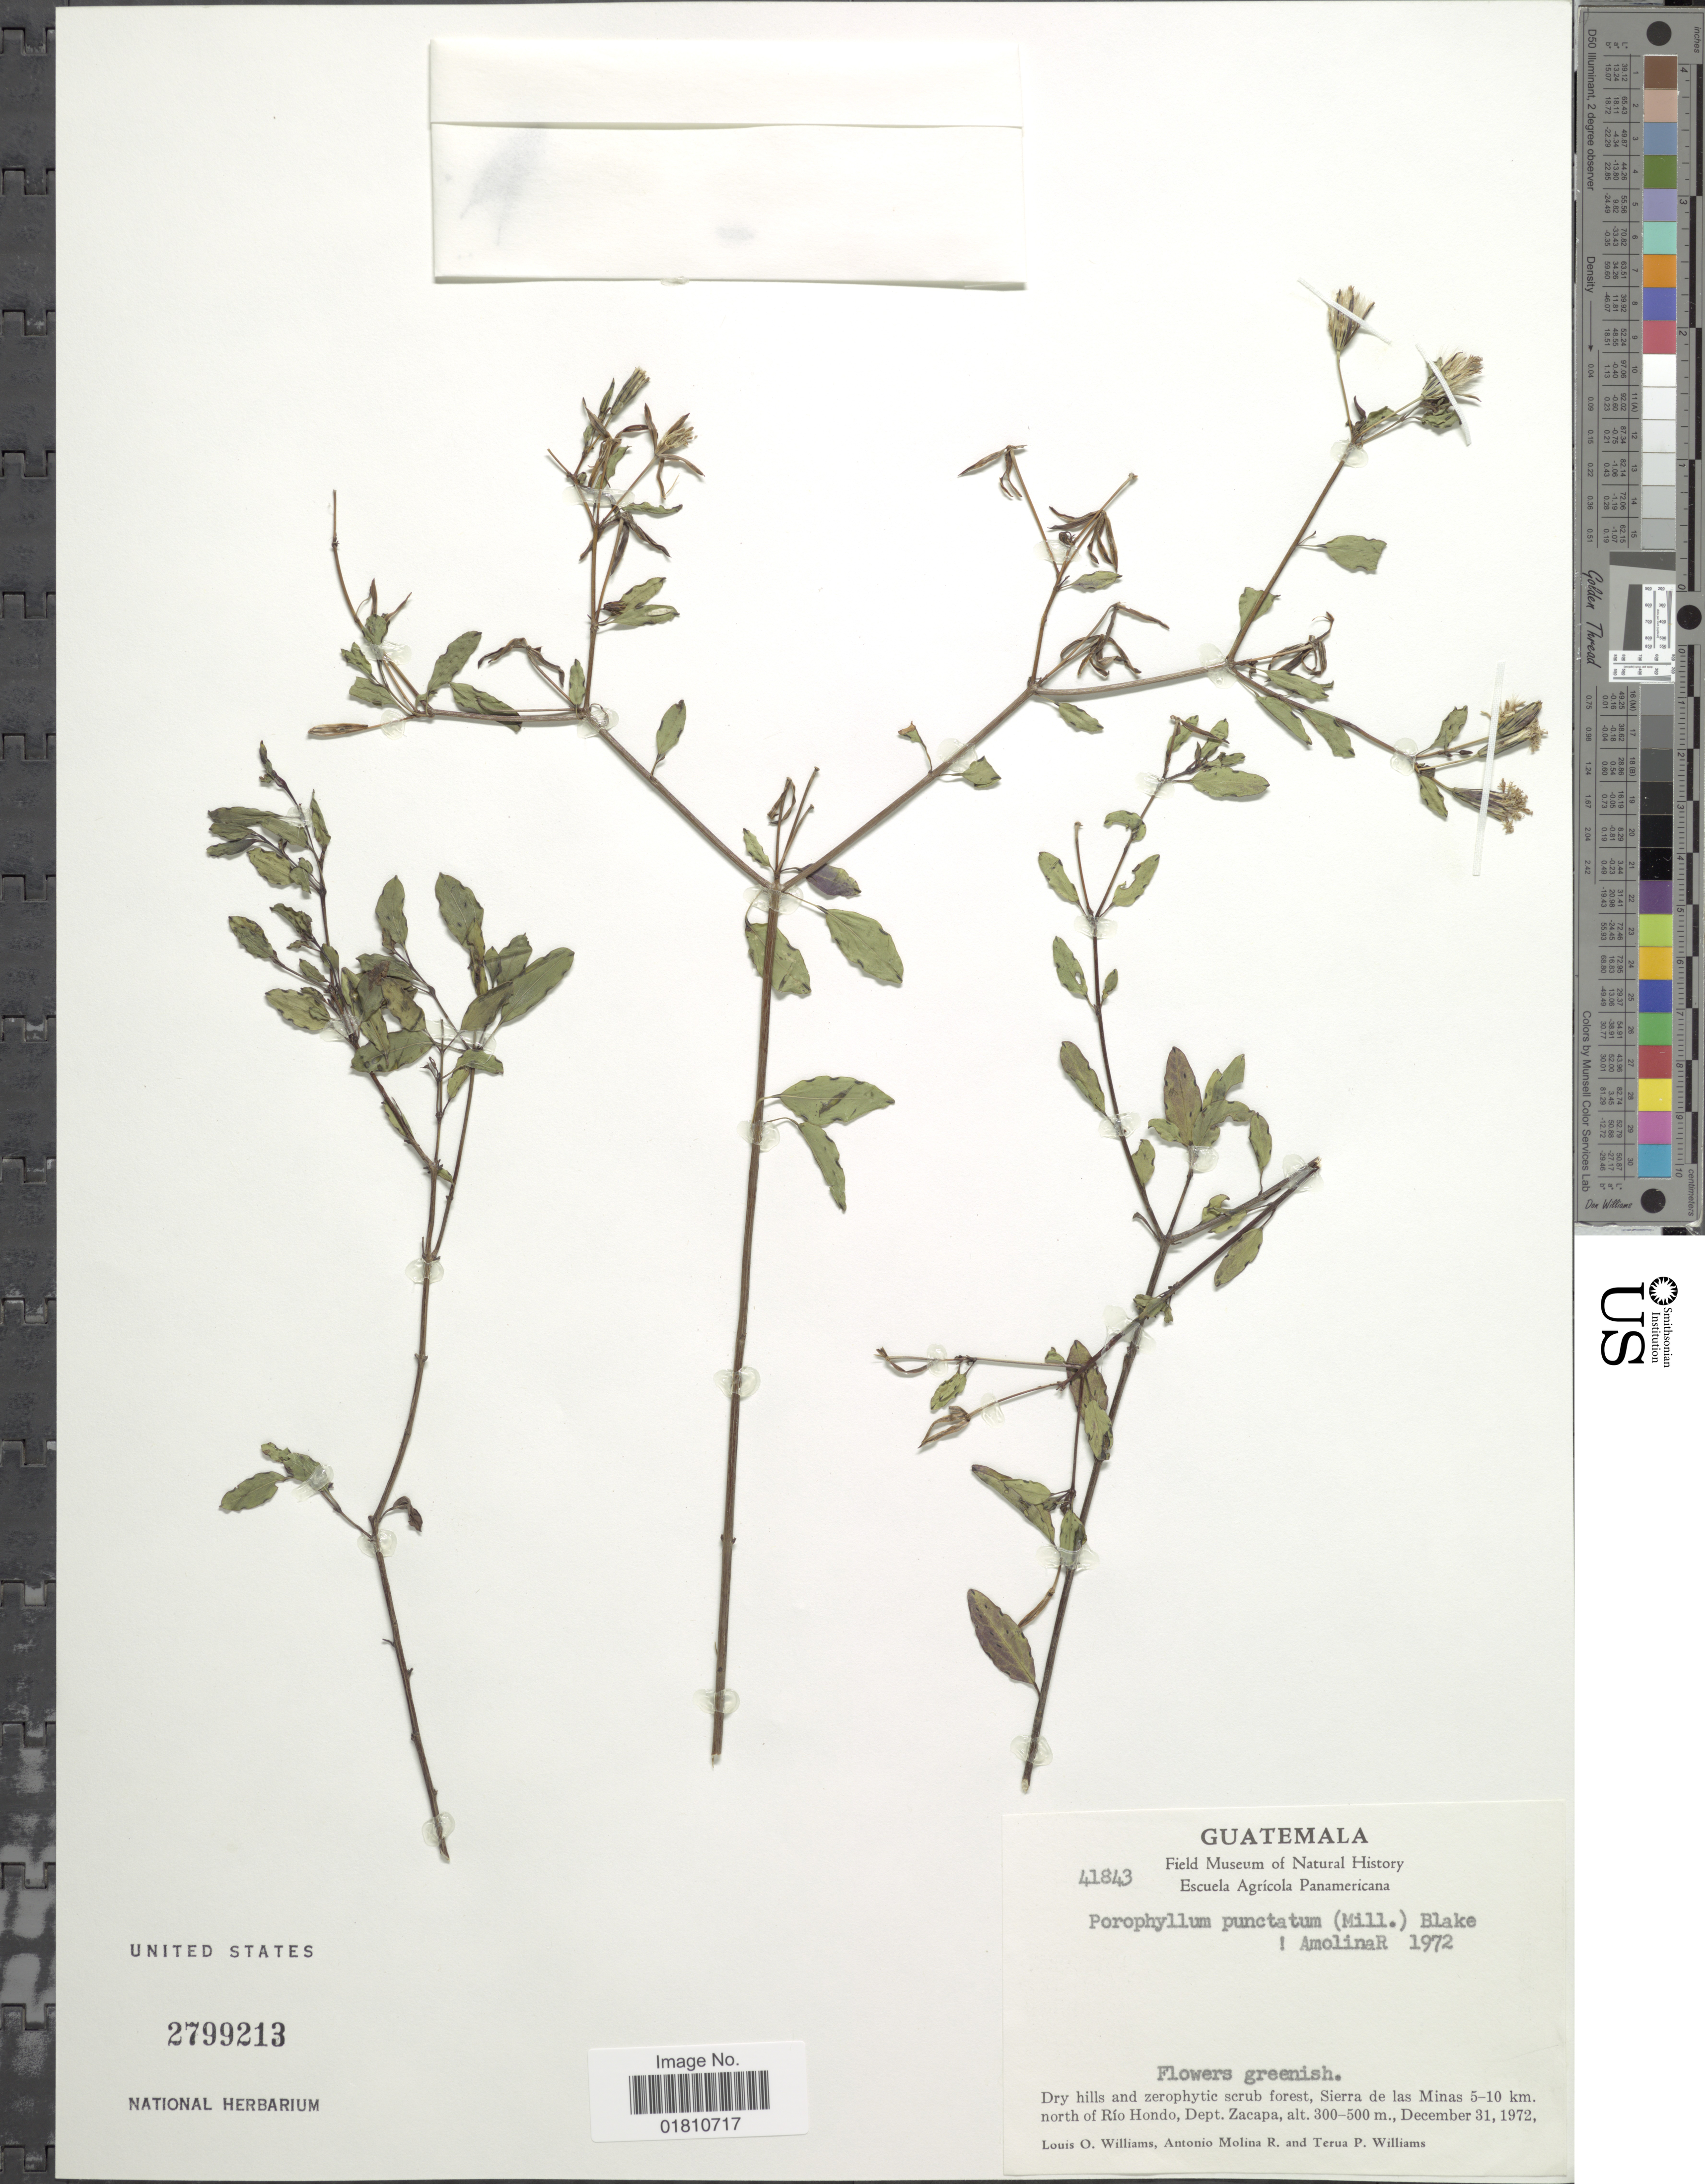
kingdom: Plantae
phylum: Tracheophyta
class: Magnoliopsida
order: Asterales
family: Asteraceae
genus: Porophyllum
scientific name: Porophyllum punctatum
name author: (Mill.) S.F. Blake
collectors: L. O. Williams, A. Molina R. & T. P. Williams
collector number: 41843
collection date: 1972-12-31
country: Guatemala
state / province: Zacapa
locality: Sierra de las Minas 5-10km. north of Rio Hondo.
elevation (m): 300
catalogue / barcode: US 2799213